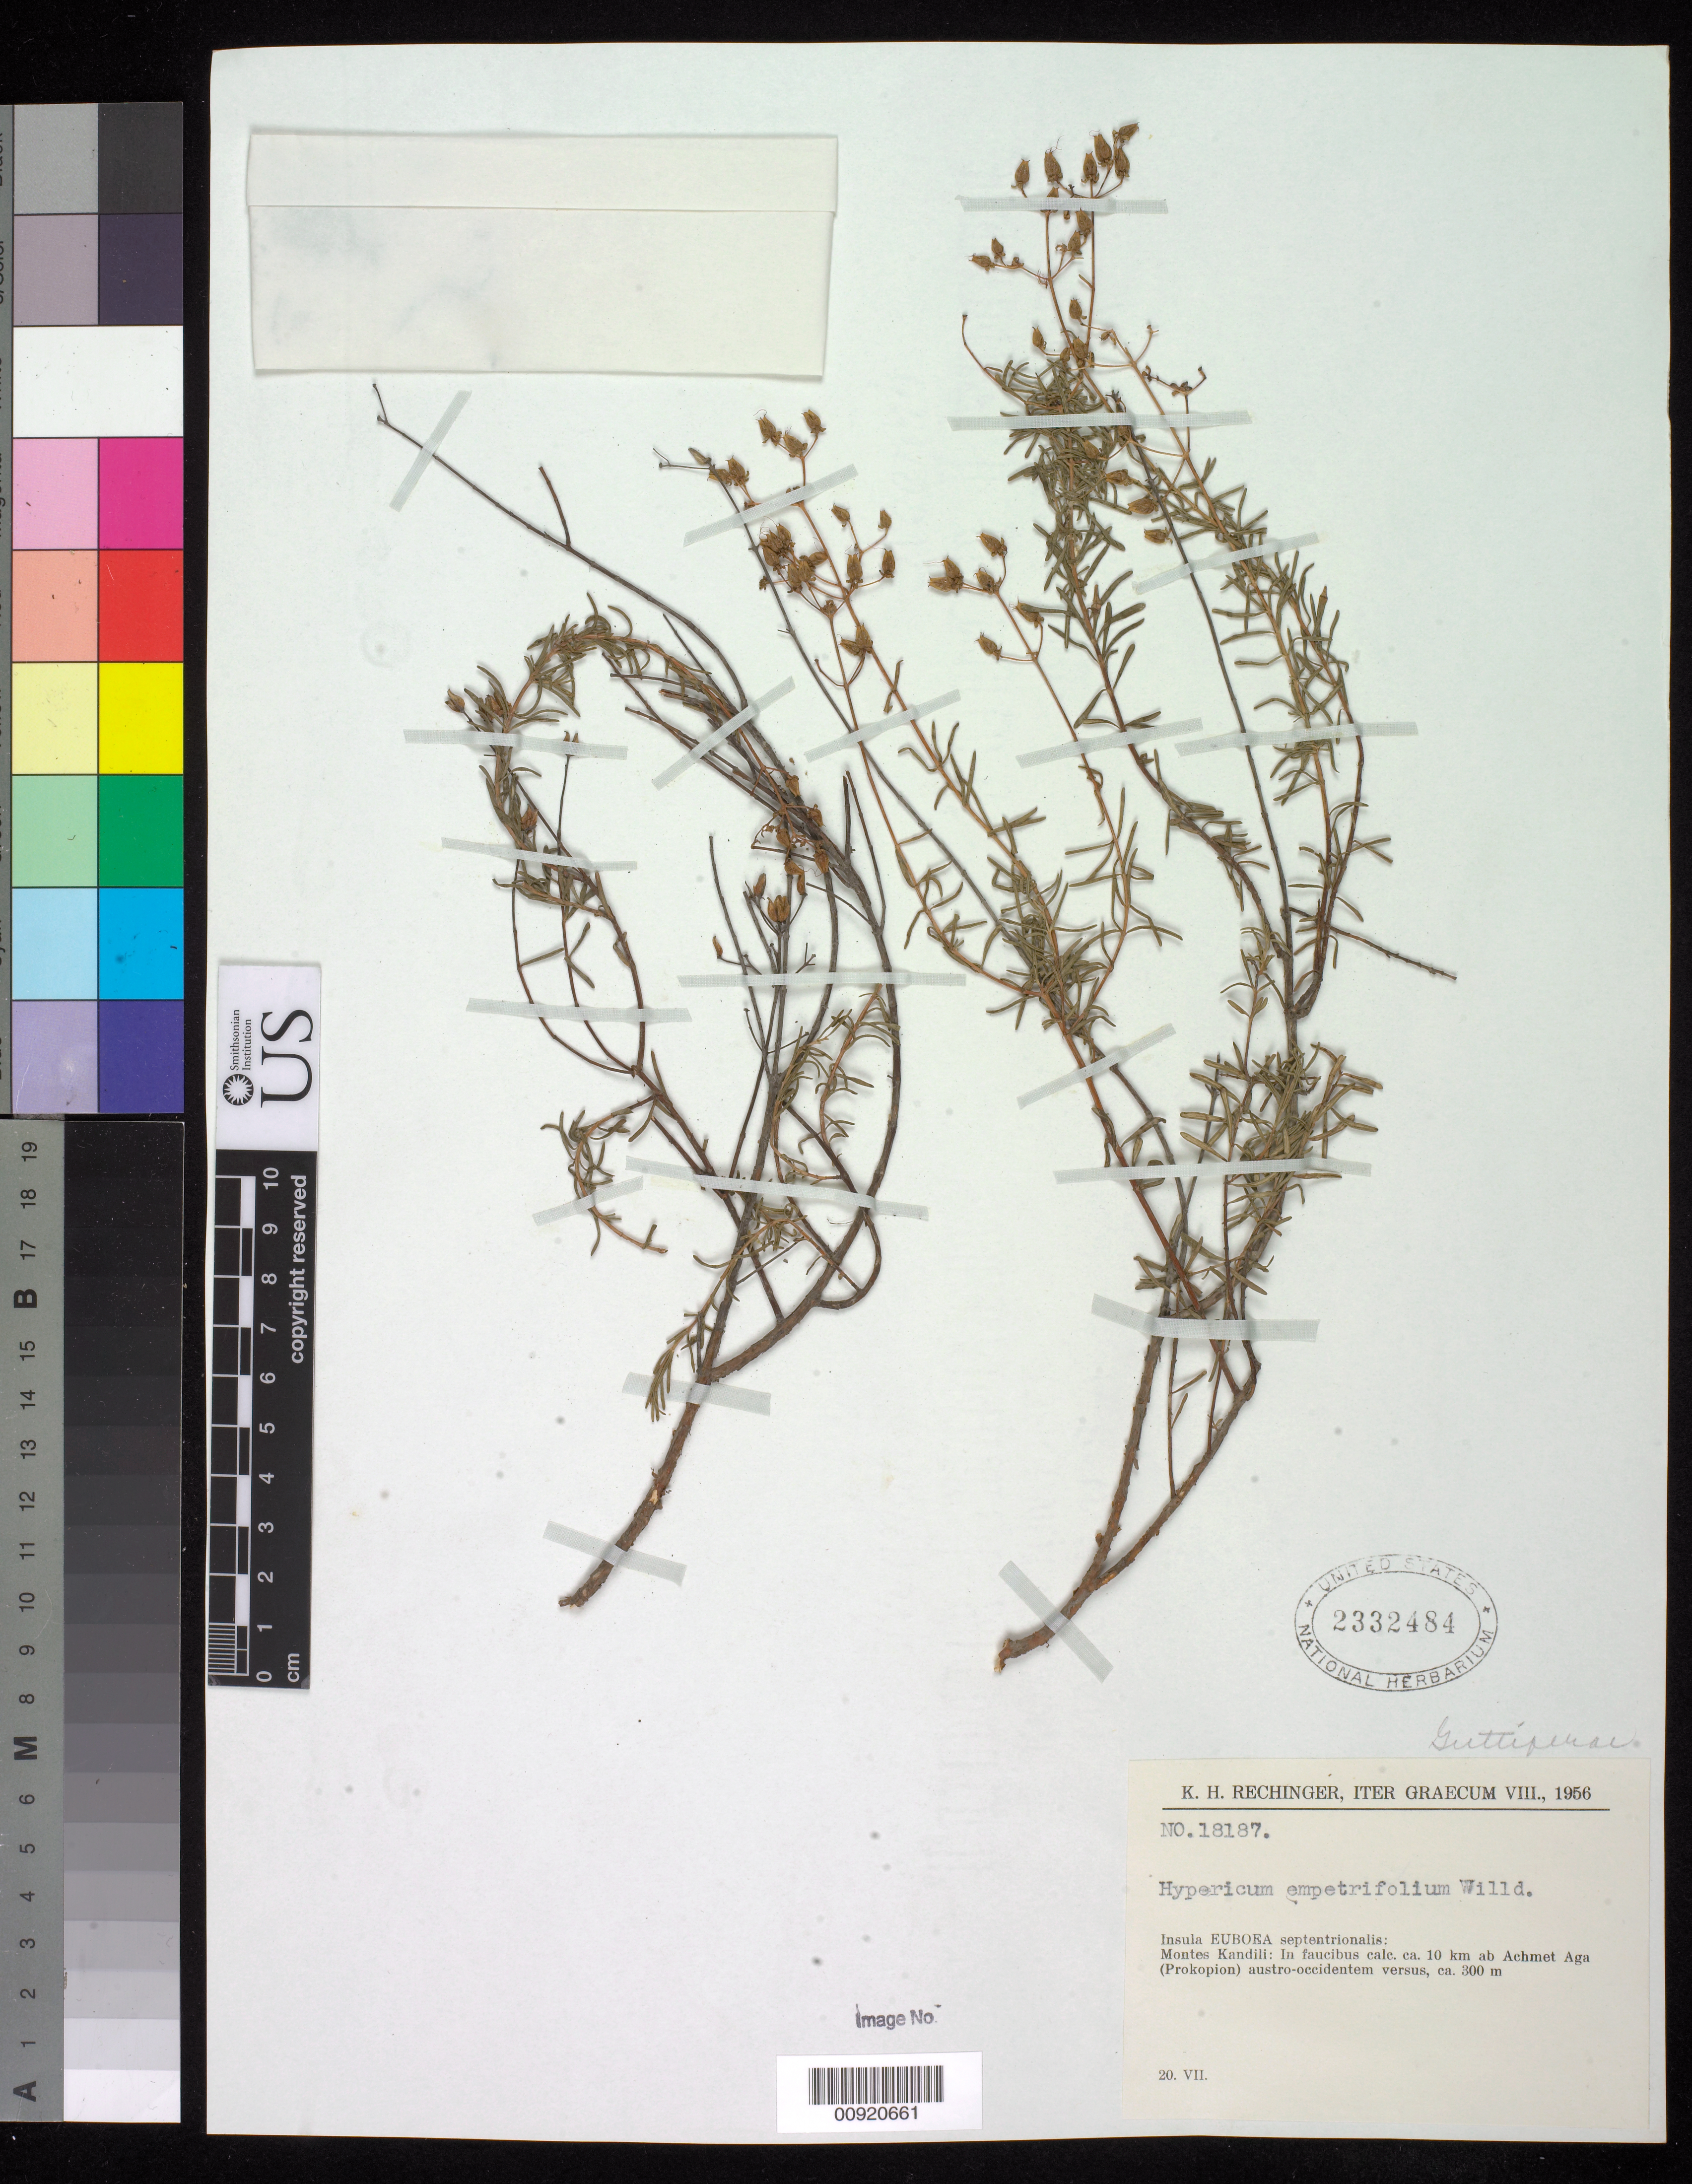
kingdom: Plantae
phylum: Tracheophyta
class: Magnoliopsida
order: Malpighiales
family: Hypericaceae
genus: Hypericum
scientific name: Hypericum empetrifolium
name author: Willd.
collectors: K. H. Rechinger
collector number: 18187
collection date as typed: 20 Aug 1956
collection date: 1956-08-20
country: Greece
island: Euboea I.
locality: Montes Kandili: In faucibus ca. 10 km ab Achmet Aga (Prokopion) austro-occidentem versus, ca. 300 m.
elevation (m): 300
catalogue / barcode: US 2332484